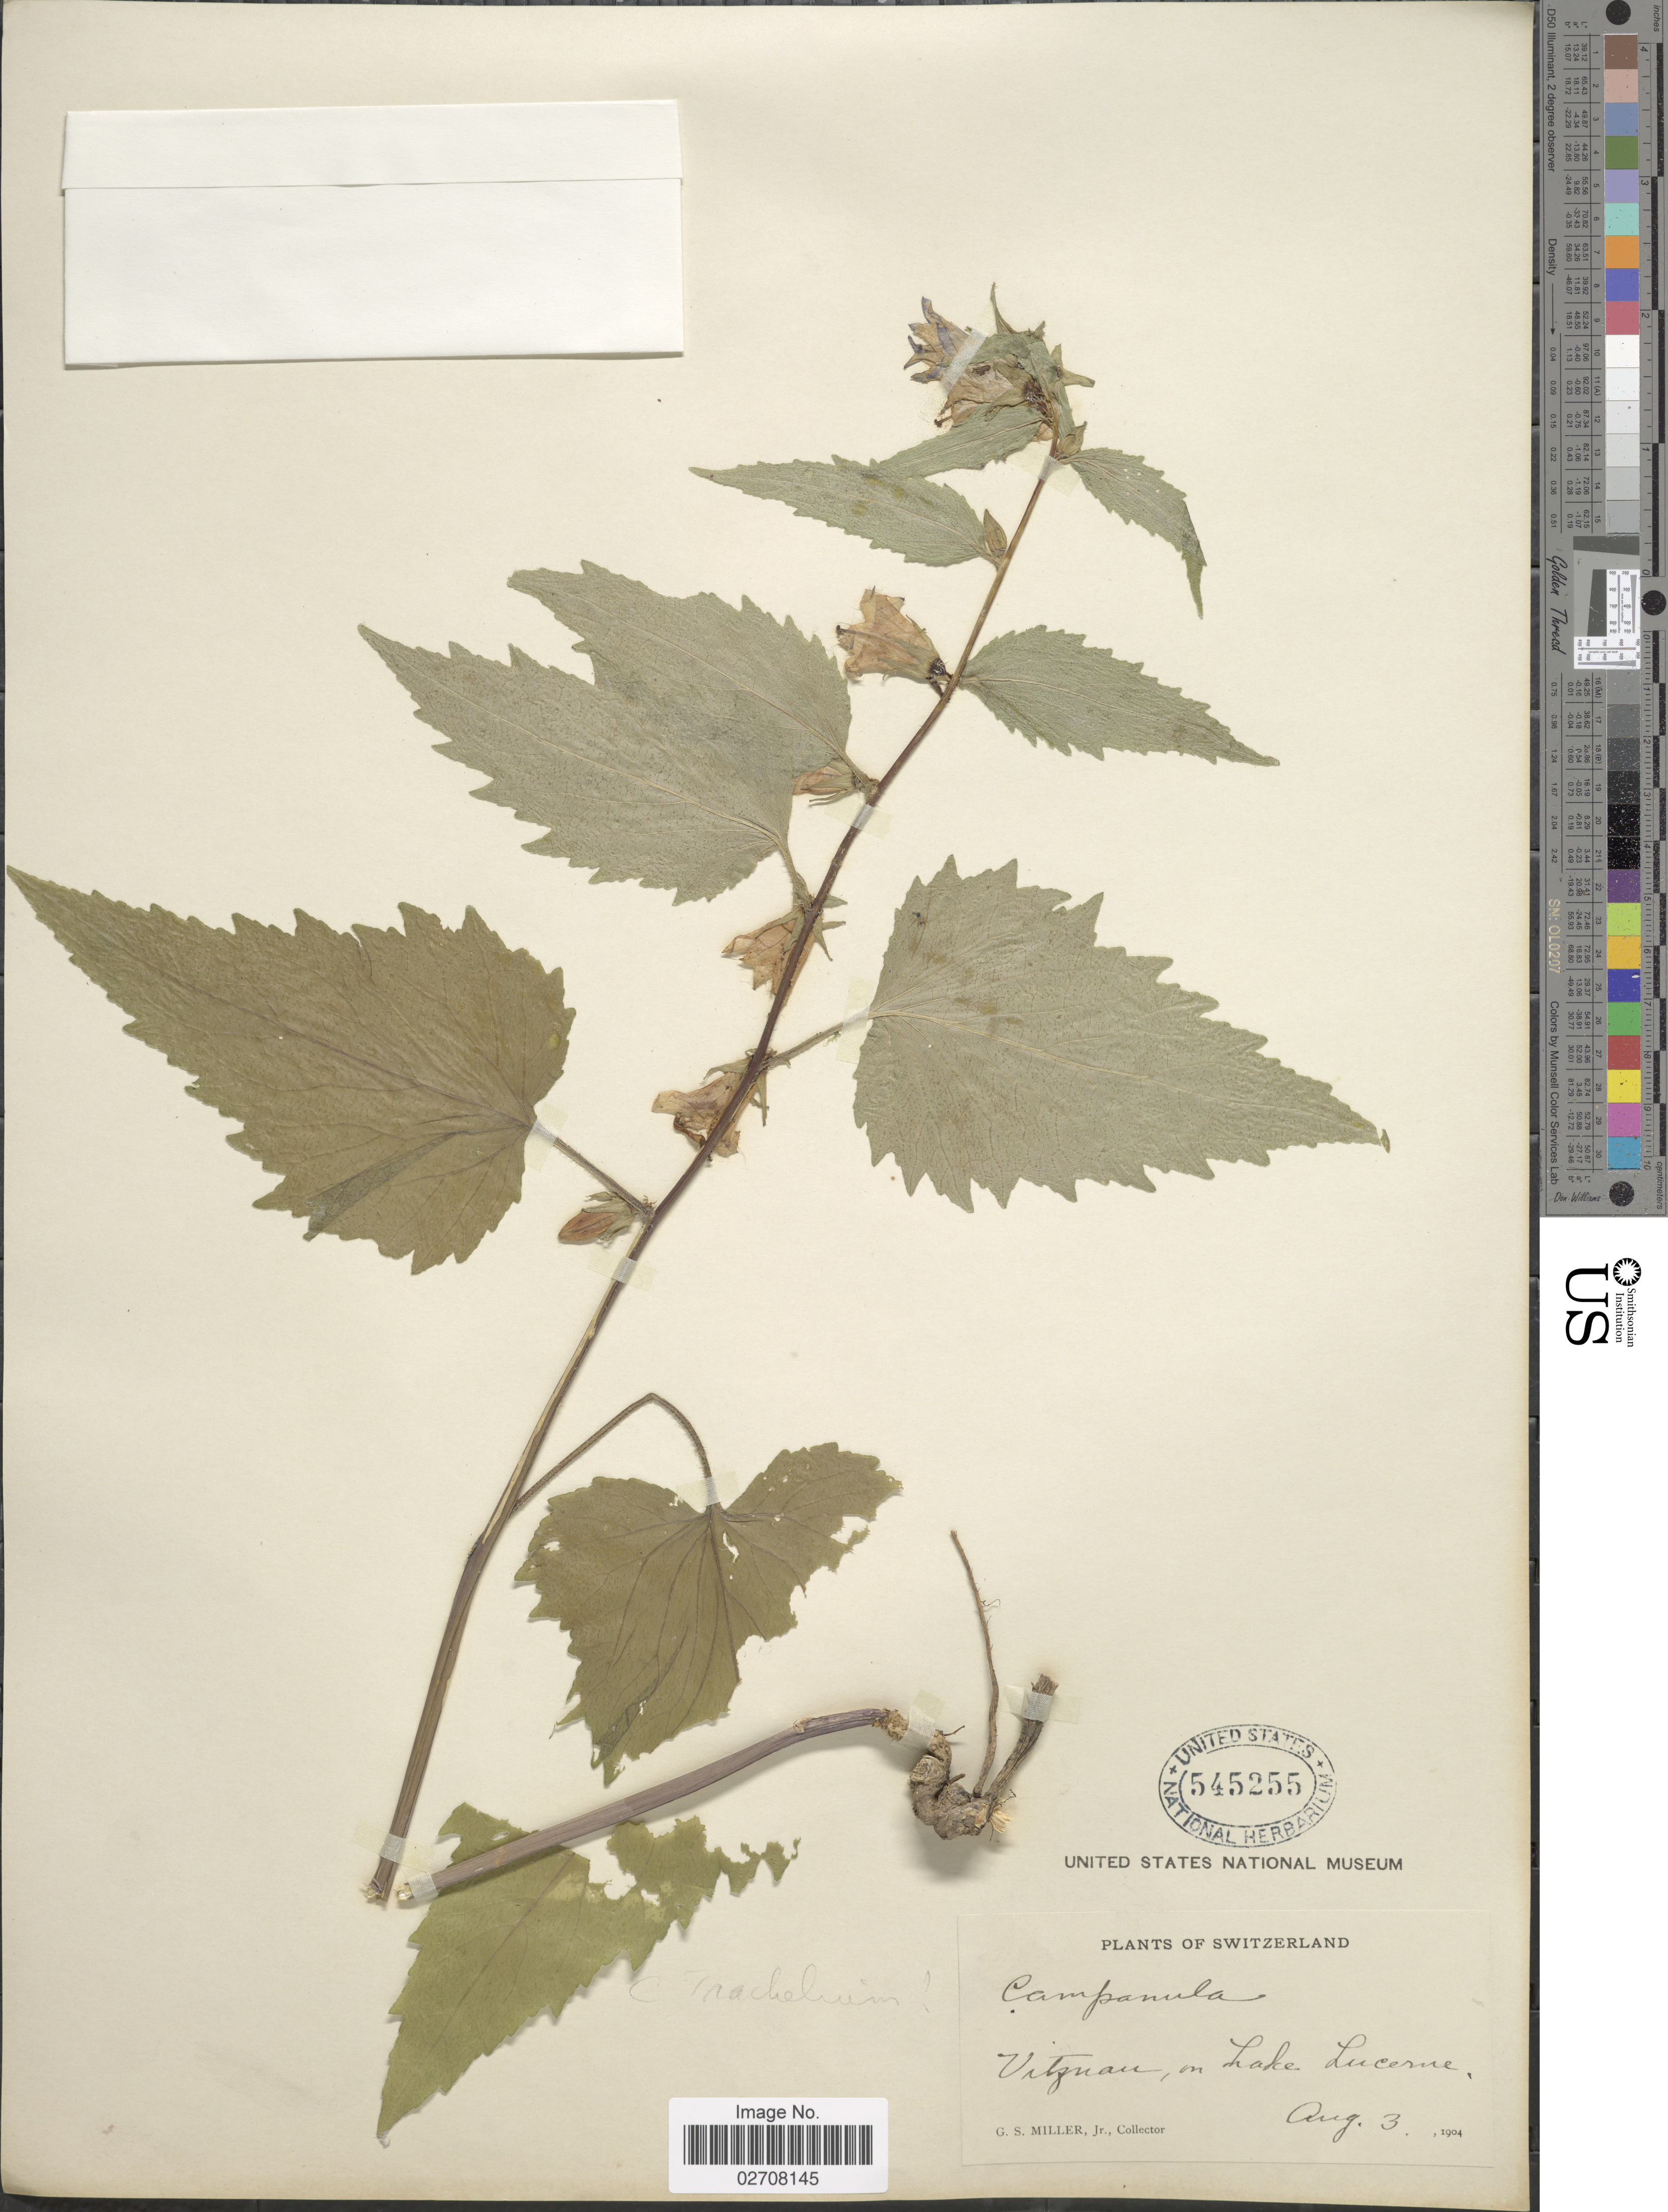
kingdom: Plantae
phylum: Tracheophyta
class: Magnoliopsida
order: Asterales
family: Campanulaceae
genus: Campanula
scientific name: Campanula trachelium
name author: L.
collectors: G. S. Miller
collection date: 1904-08-03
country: Switzerland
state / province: Lucerne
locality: Vitznan, on Lake Lucerne.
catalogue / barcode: US 545255